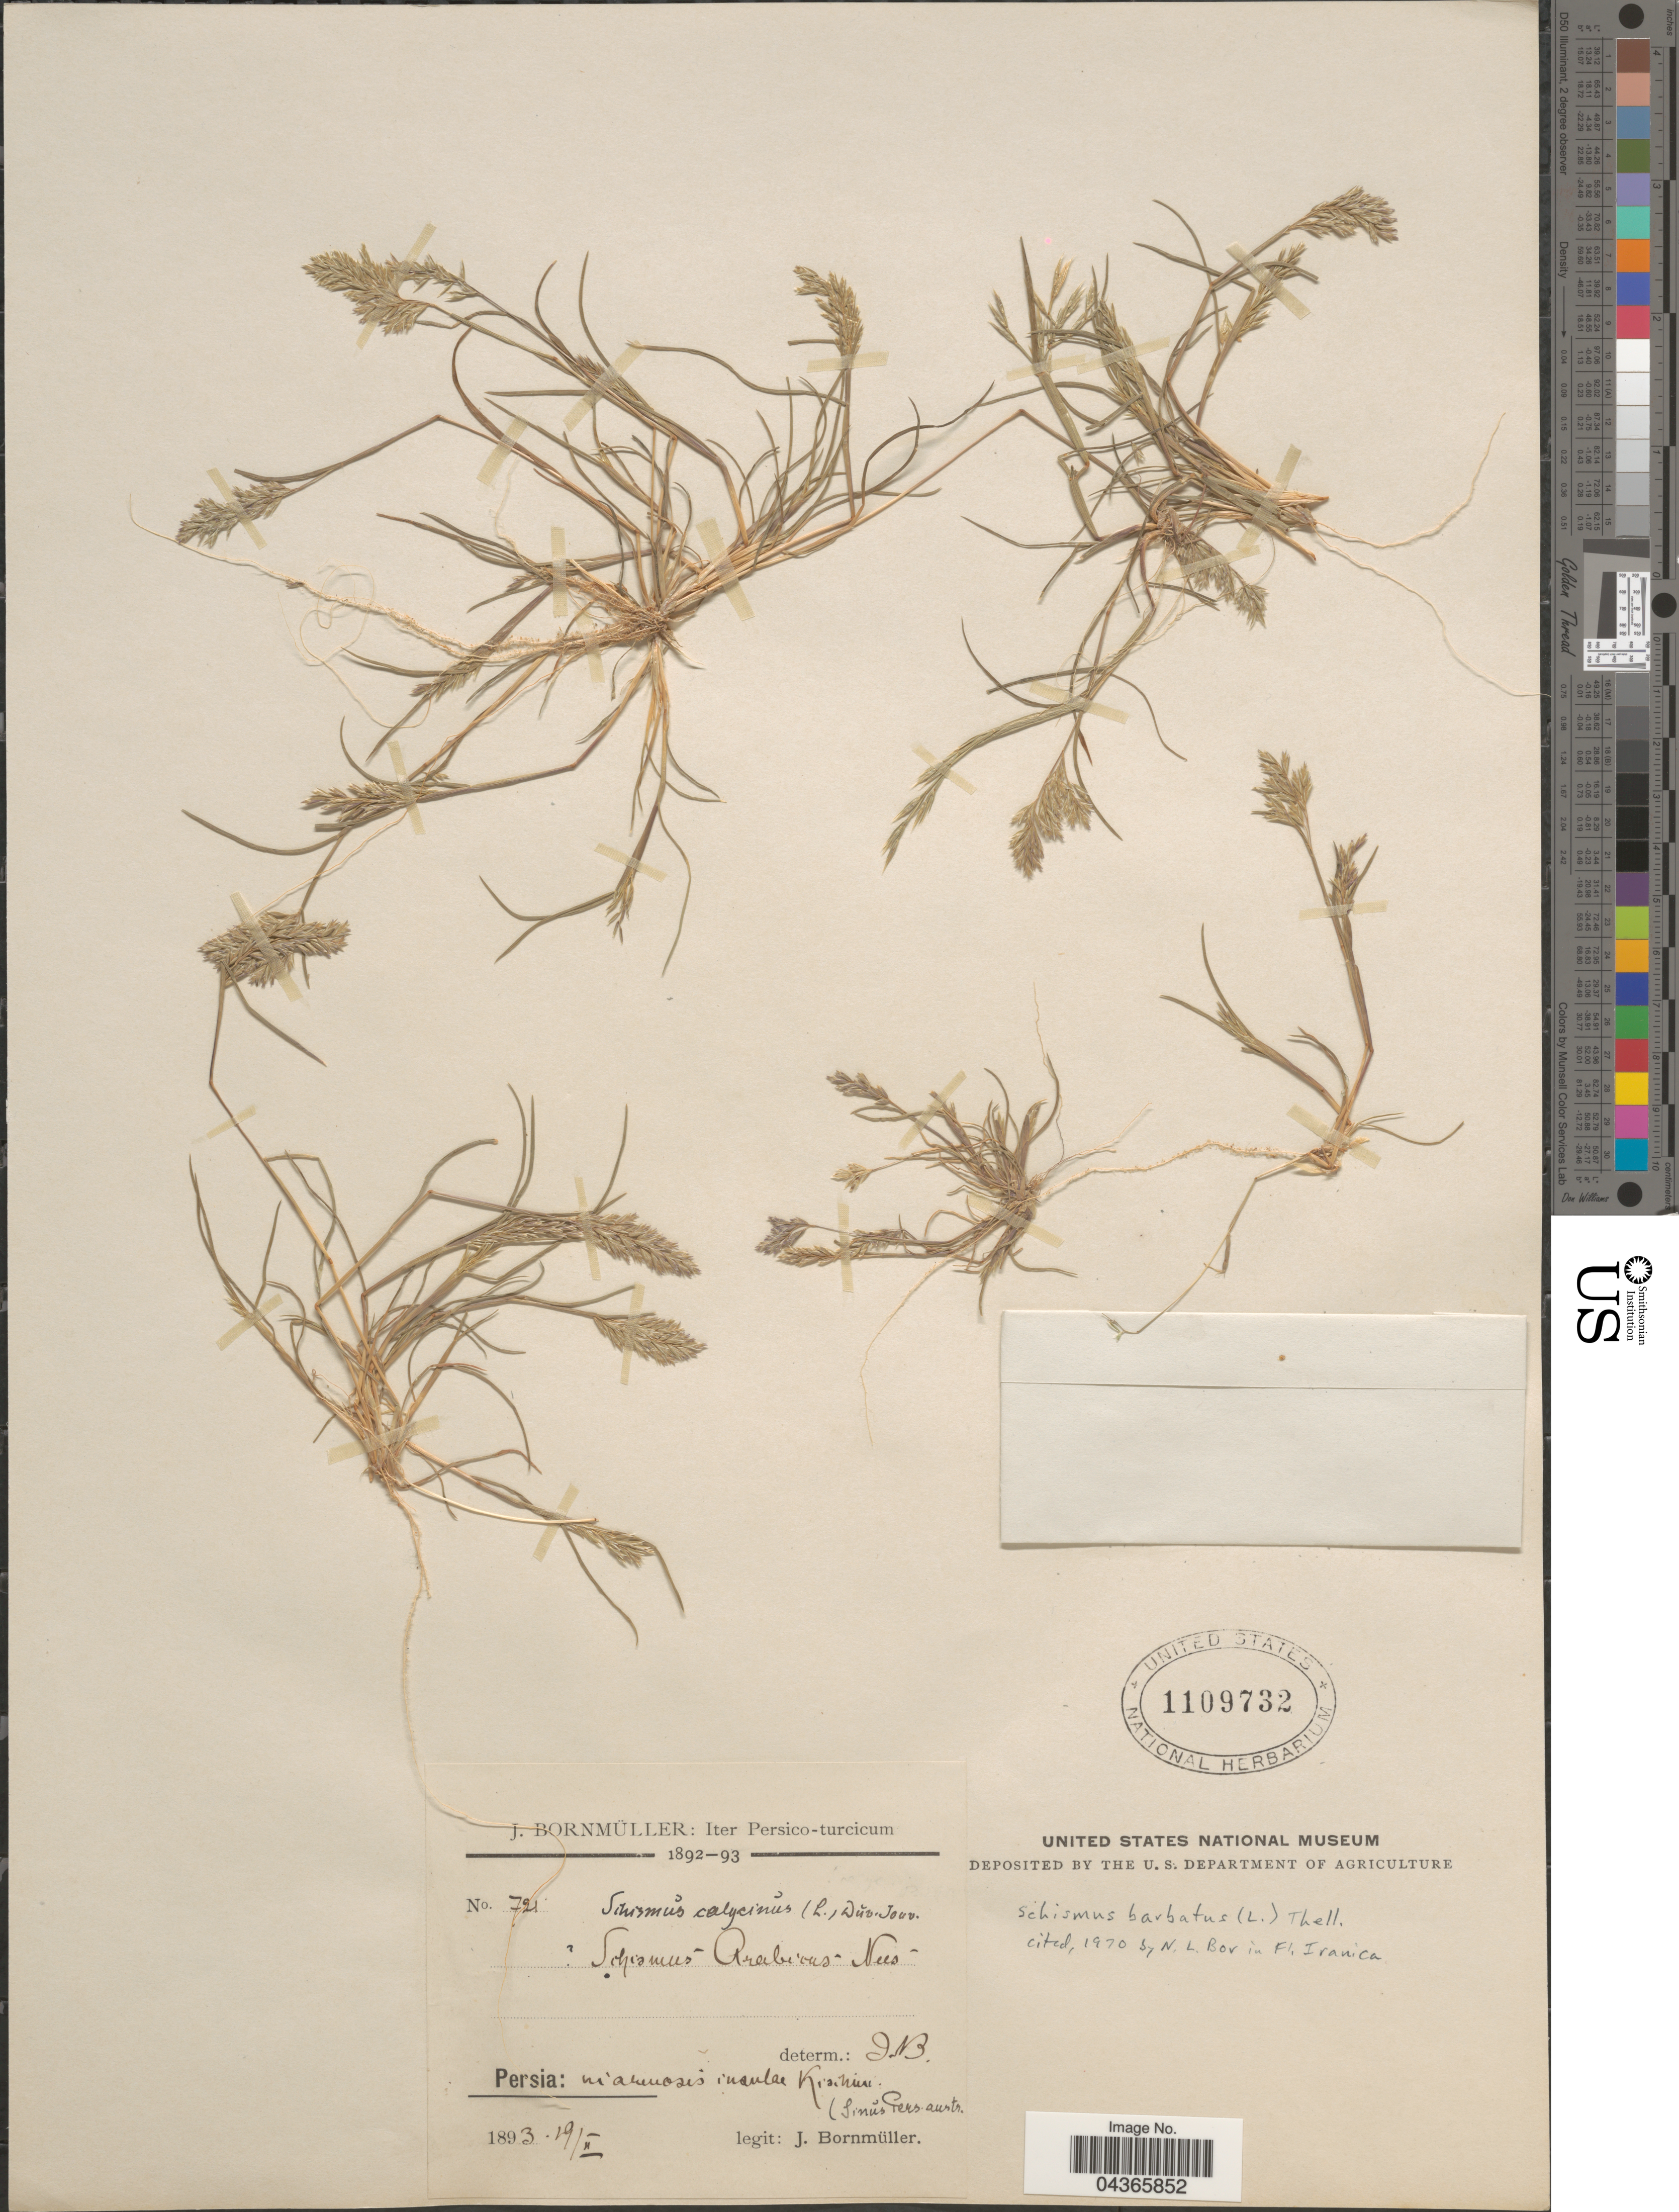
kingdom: Plantae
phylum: Tracheophyta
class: Liliopsida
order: Poales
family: Poaceae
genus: Schismus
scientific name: Schismus barbatus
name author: (L.) Thell.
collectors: J. Bornmüller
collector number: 721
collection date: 1893-02-19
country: Iran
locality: Iter Persico-turcicum 1892-93. Persia: in arenosis insulae KishehKhani. Sinus Pers. austr.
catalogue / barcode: US 1109732